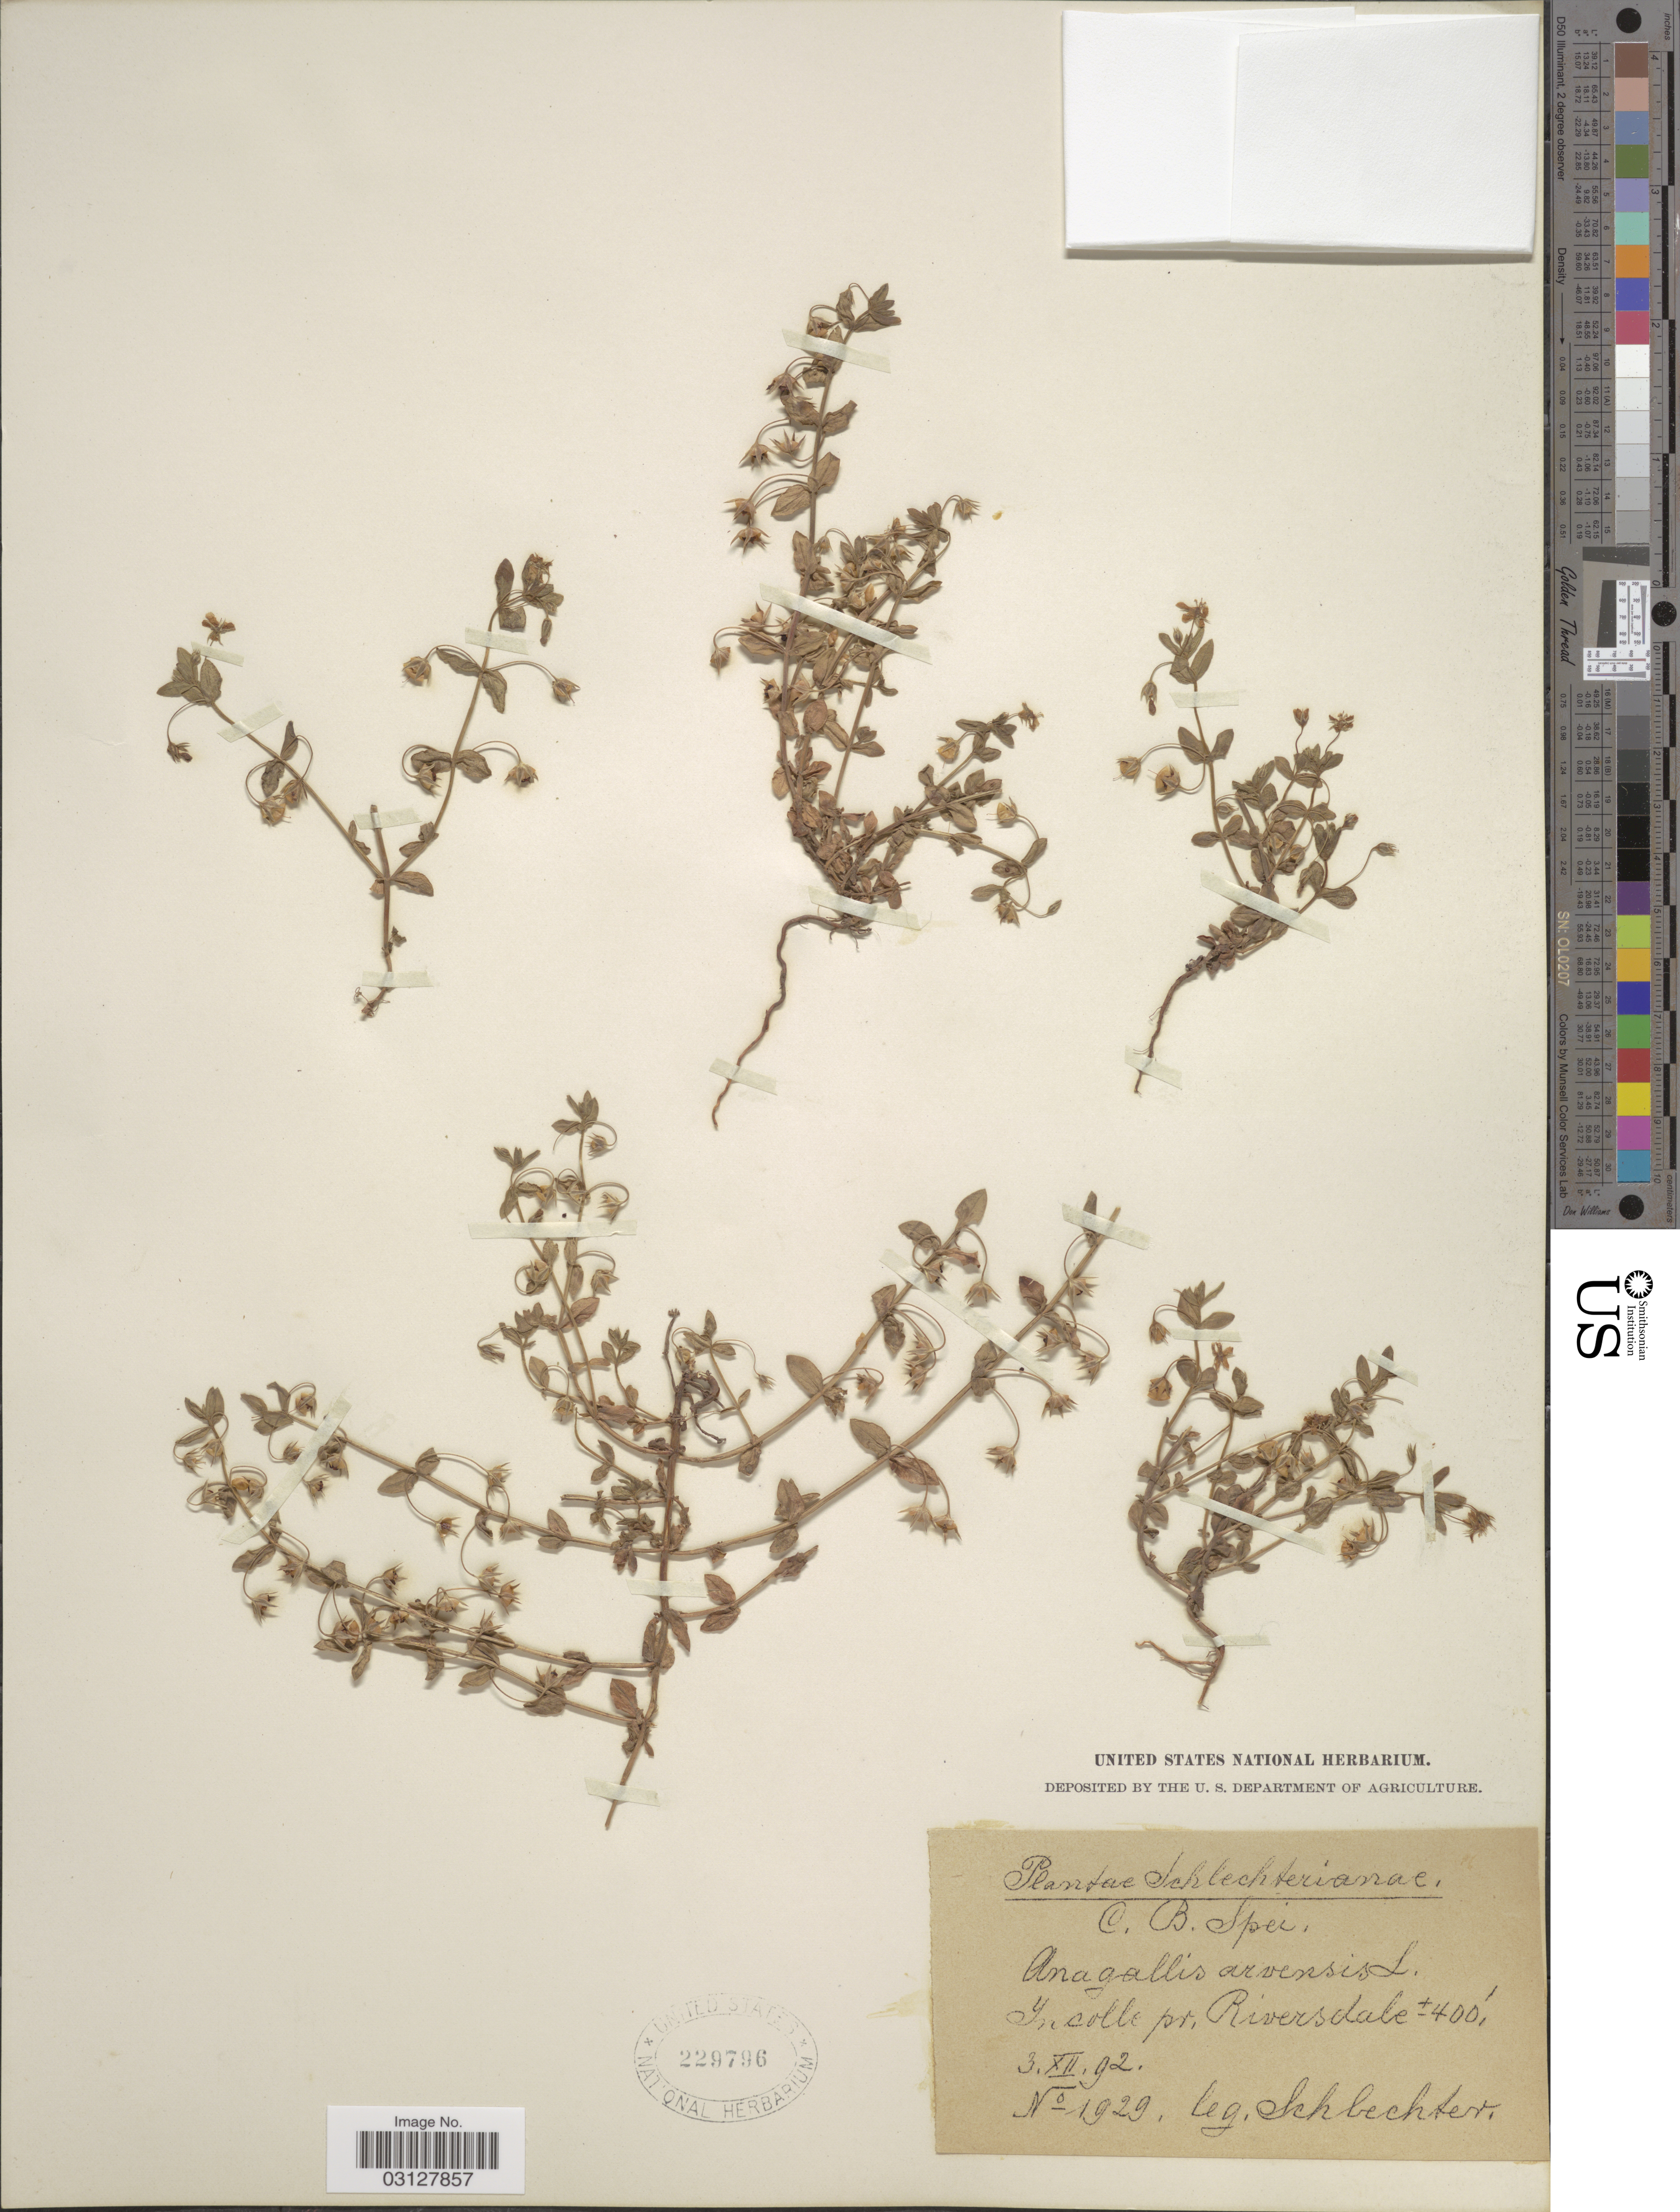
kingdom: Plantae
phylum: Tracheophyta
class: Magnoliopsida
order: Ericales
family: Primulaceae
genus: Anagallis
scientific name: Anagallis arvensis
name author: L.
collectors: Schlechter, --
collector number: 1929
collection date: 1892-12-03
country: South Africa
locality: C.B. Spei. In colle pr. Riversdale.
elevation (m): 122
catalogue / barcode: US 229796